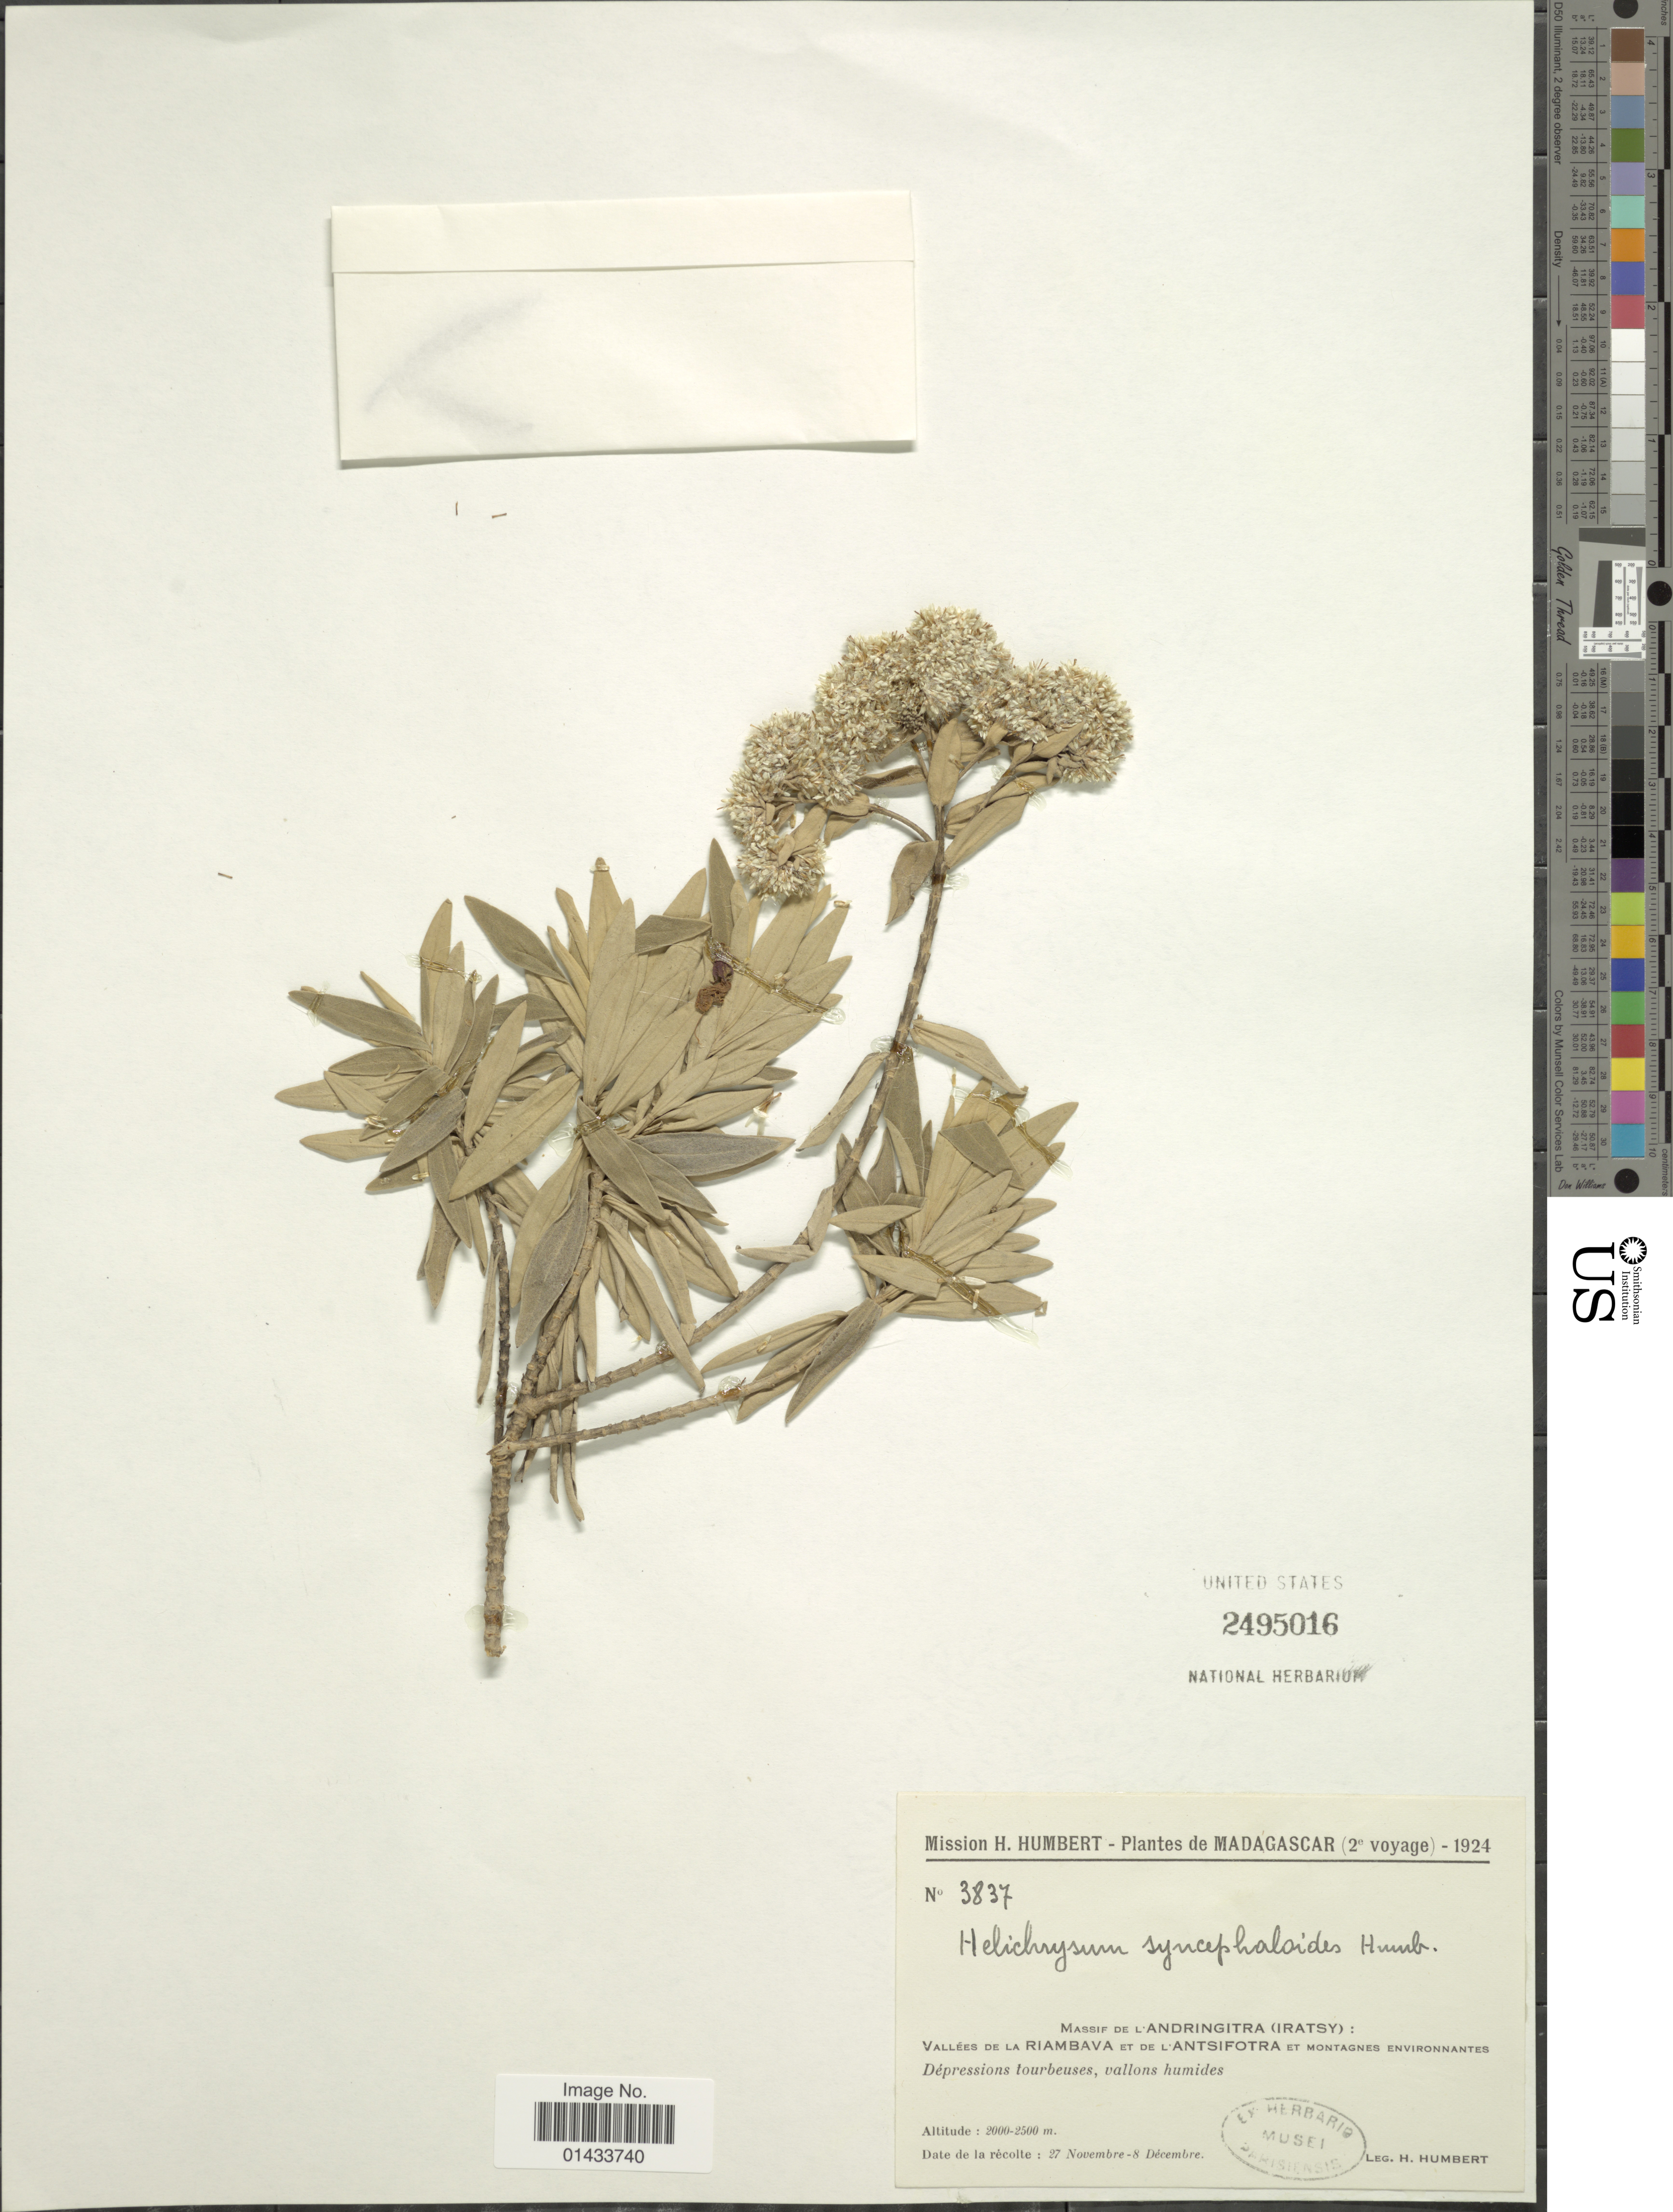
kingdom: Plantae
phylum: Tracheophyta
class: Magnoliopsida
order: Asterales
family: Asteraceae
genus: Helichrysum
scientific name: Helichrysum syncephaloides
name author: Humbert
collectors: H. Humbert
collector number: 3837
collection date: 1924-11-27/1924-12-08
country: Madagascar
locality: Massif de l' Andringitra (Iratsy): Vallees de la Riambava et de l' Antsifotra et Montagnes Environnantes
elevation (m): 200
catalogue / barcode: US 2495016